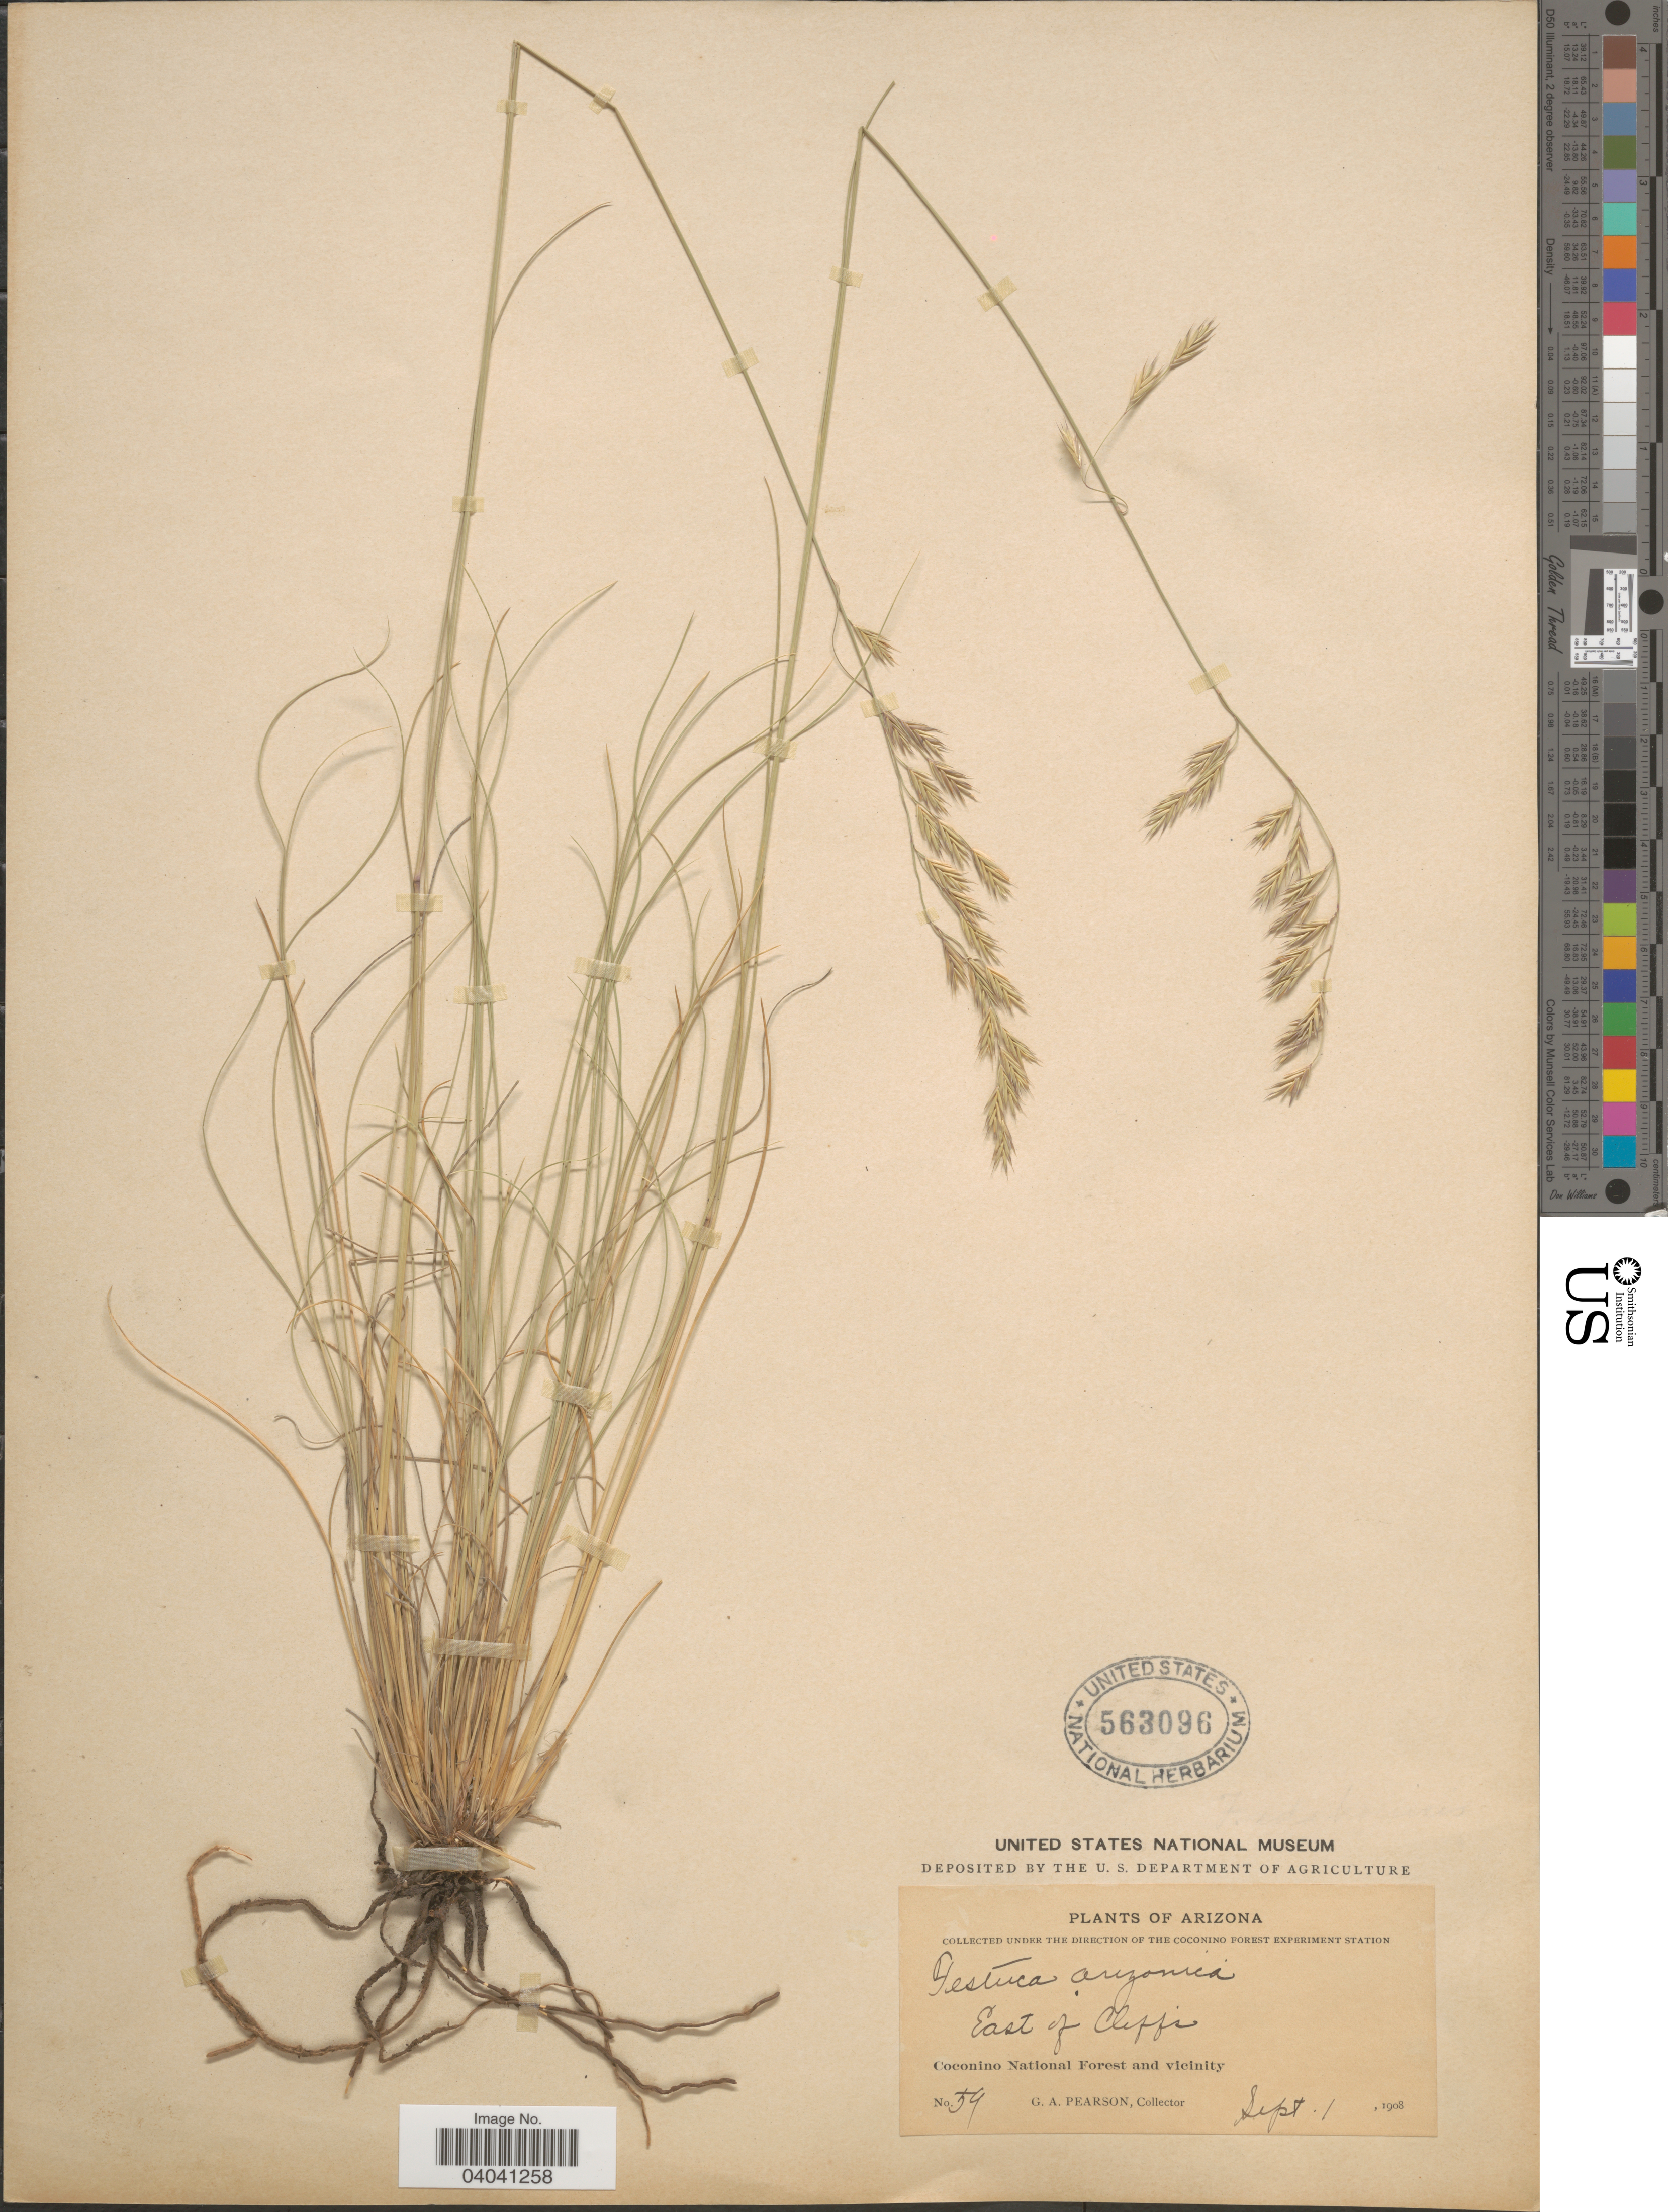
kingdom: Plantae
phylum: Tracheophyta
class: Liliopsida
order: Poales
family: Poaceae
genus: Festuca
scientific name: Festuca arizonica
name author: Vasey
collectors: G. Pearson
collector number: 59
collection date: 1908-09-01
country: United States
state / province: Arizona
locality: East of Cliffs. Coconino National Forest and vicinity.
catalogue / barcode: US 563096